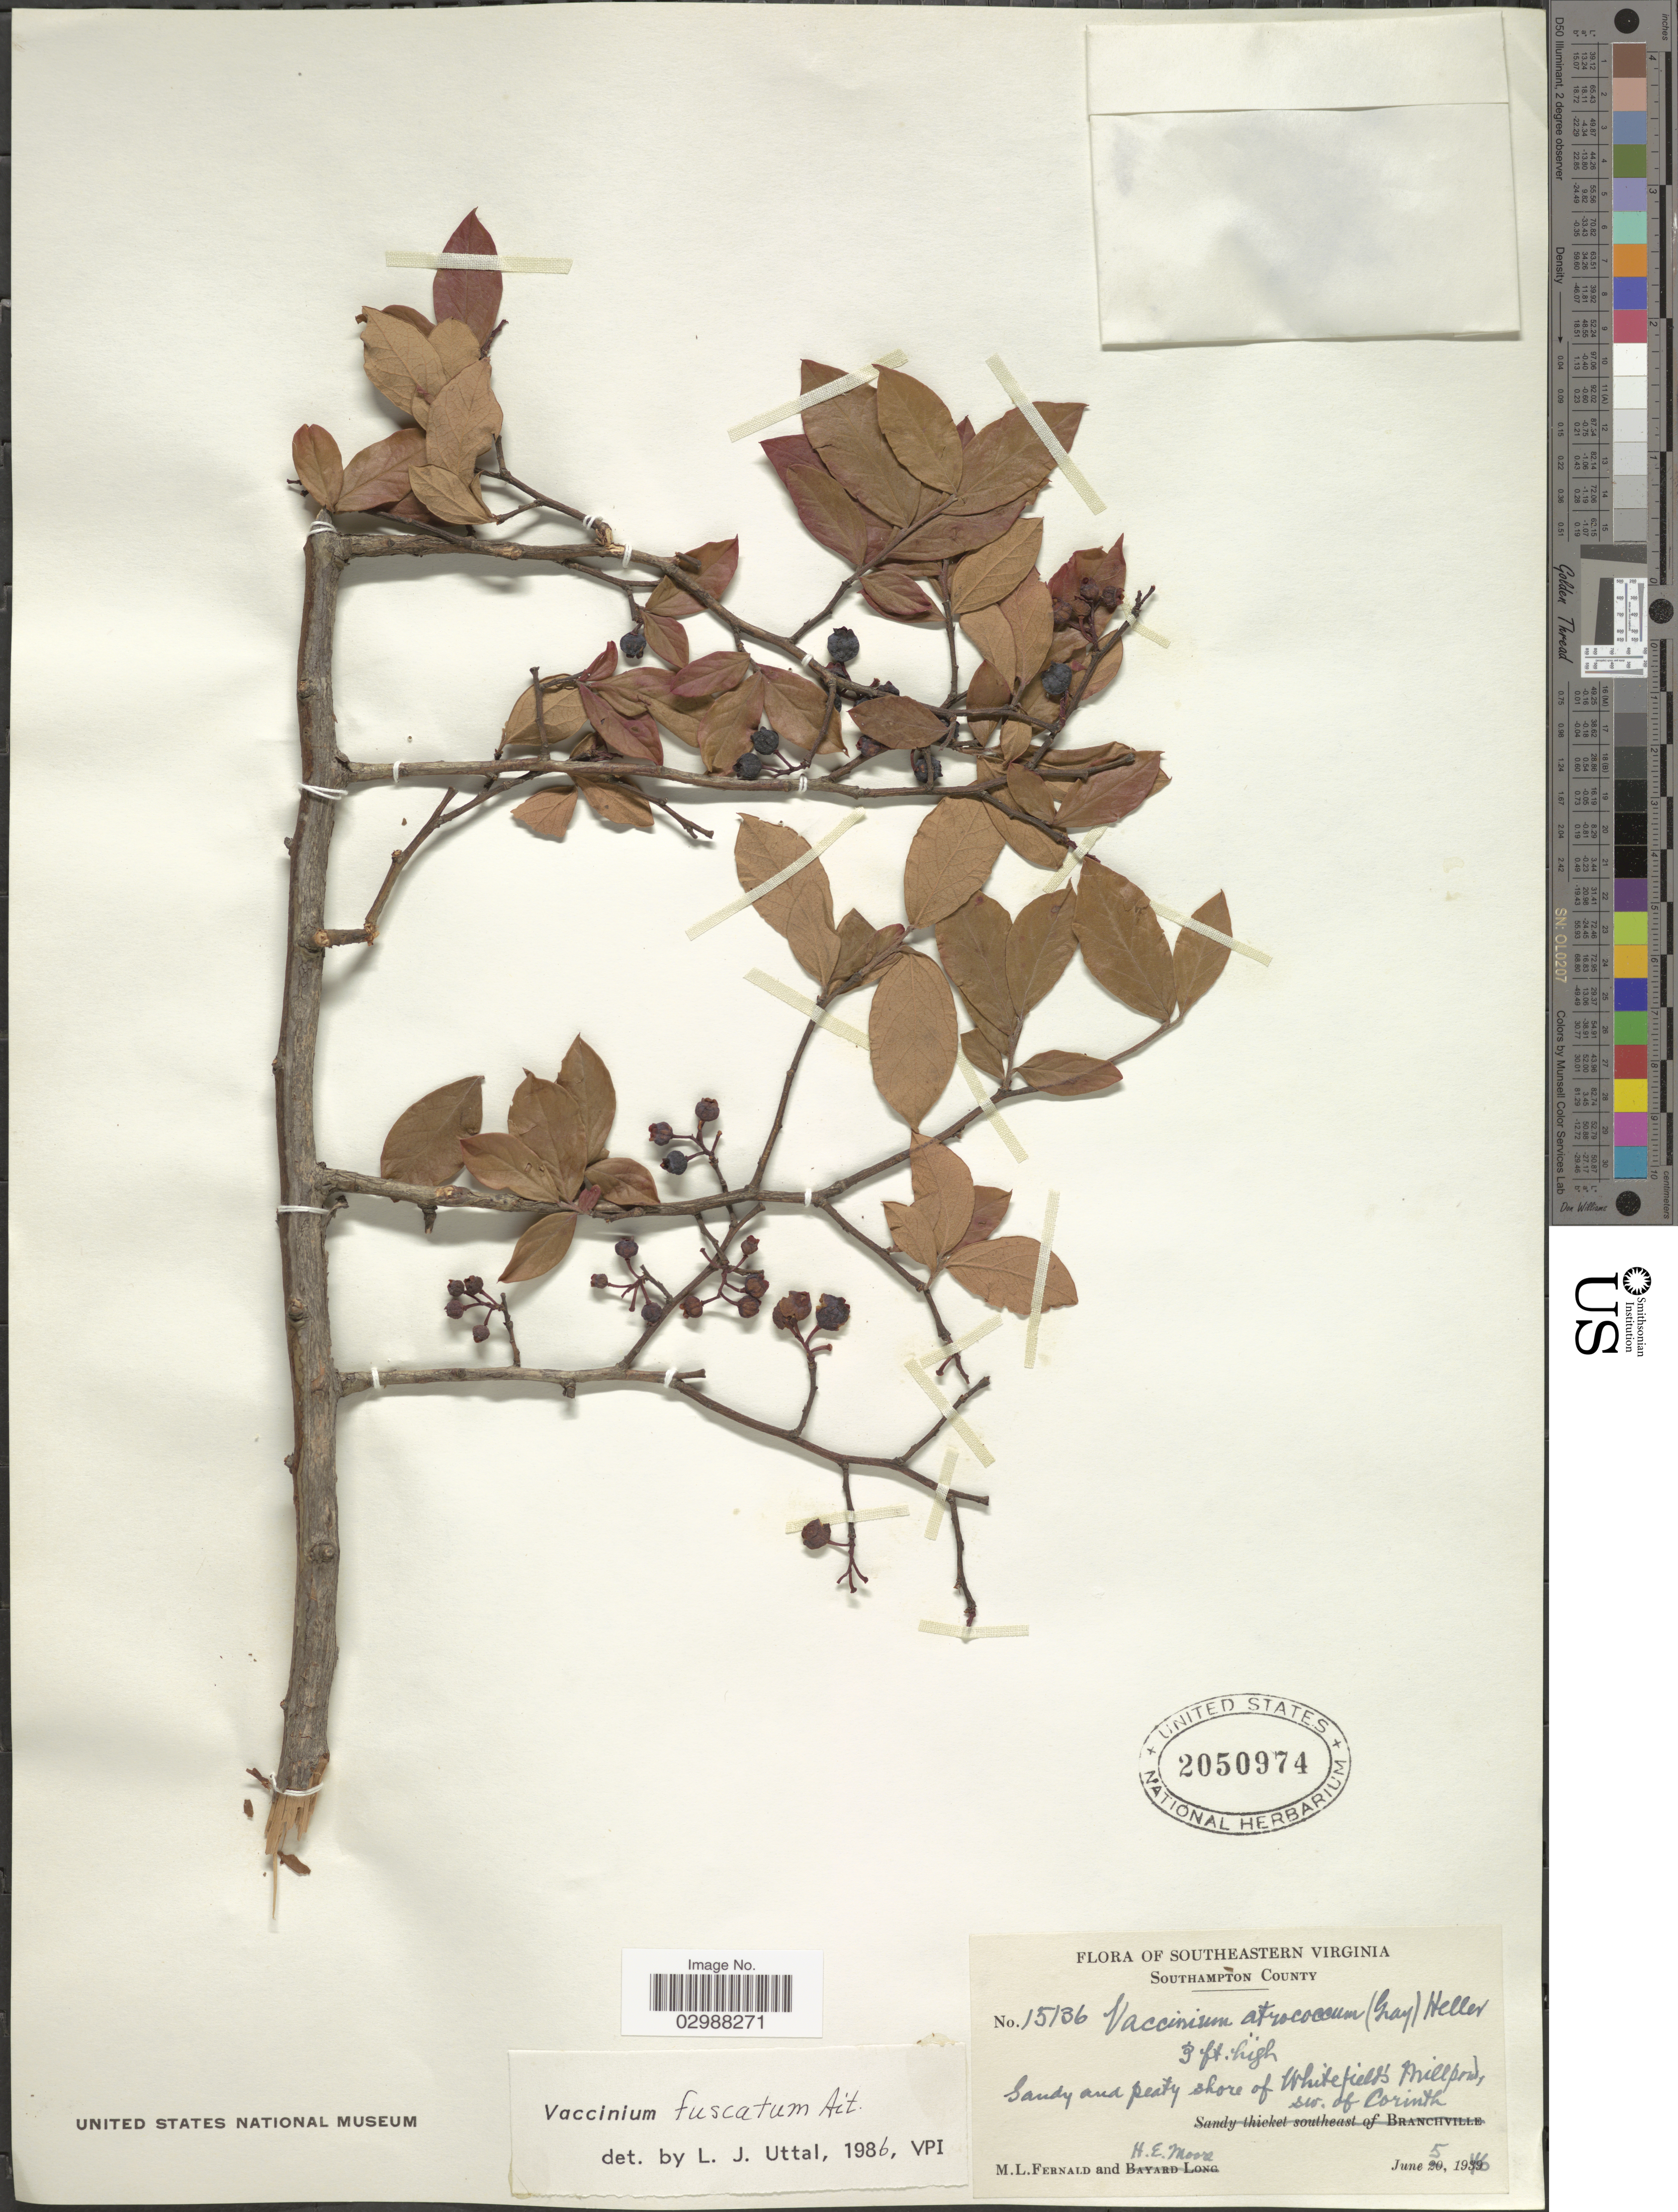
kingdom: Plantae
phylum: Tracheophyta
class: Magnoliopsida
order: Ericales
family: Ericaceae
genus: Vaccinium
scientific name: Vaccinium fuscatum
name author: Aiton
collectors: M. L. Fernald & H. Moore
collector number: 15136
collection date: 1946-06-05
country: United States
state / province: Virginia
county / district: Southampton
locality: Southeastern Virginia. Southampton County. Sandy and peaty shore of Whitefield's Millpond, sw. of Corinth.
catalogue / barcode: US 2050974